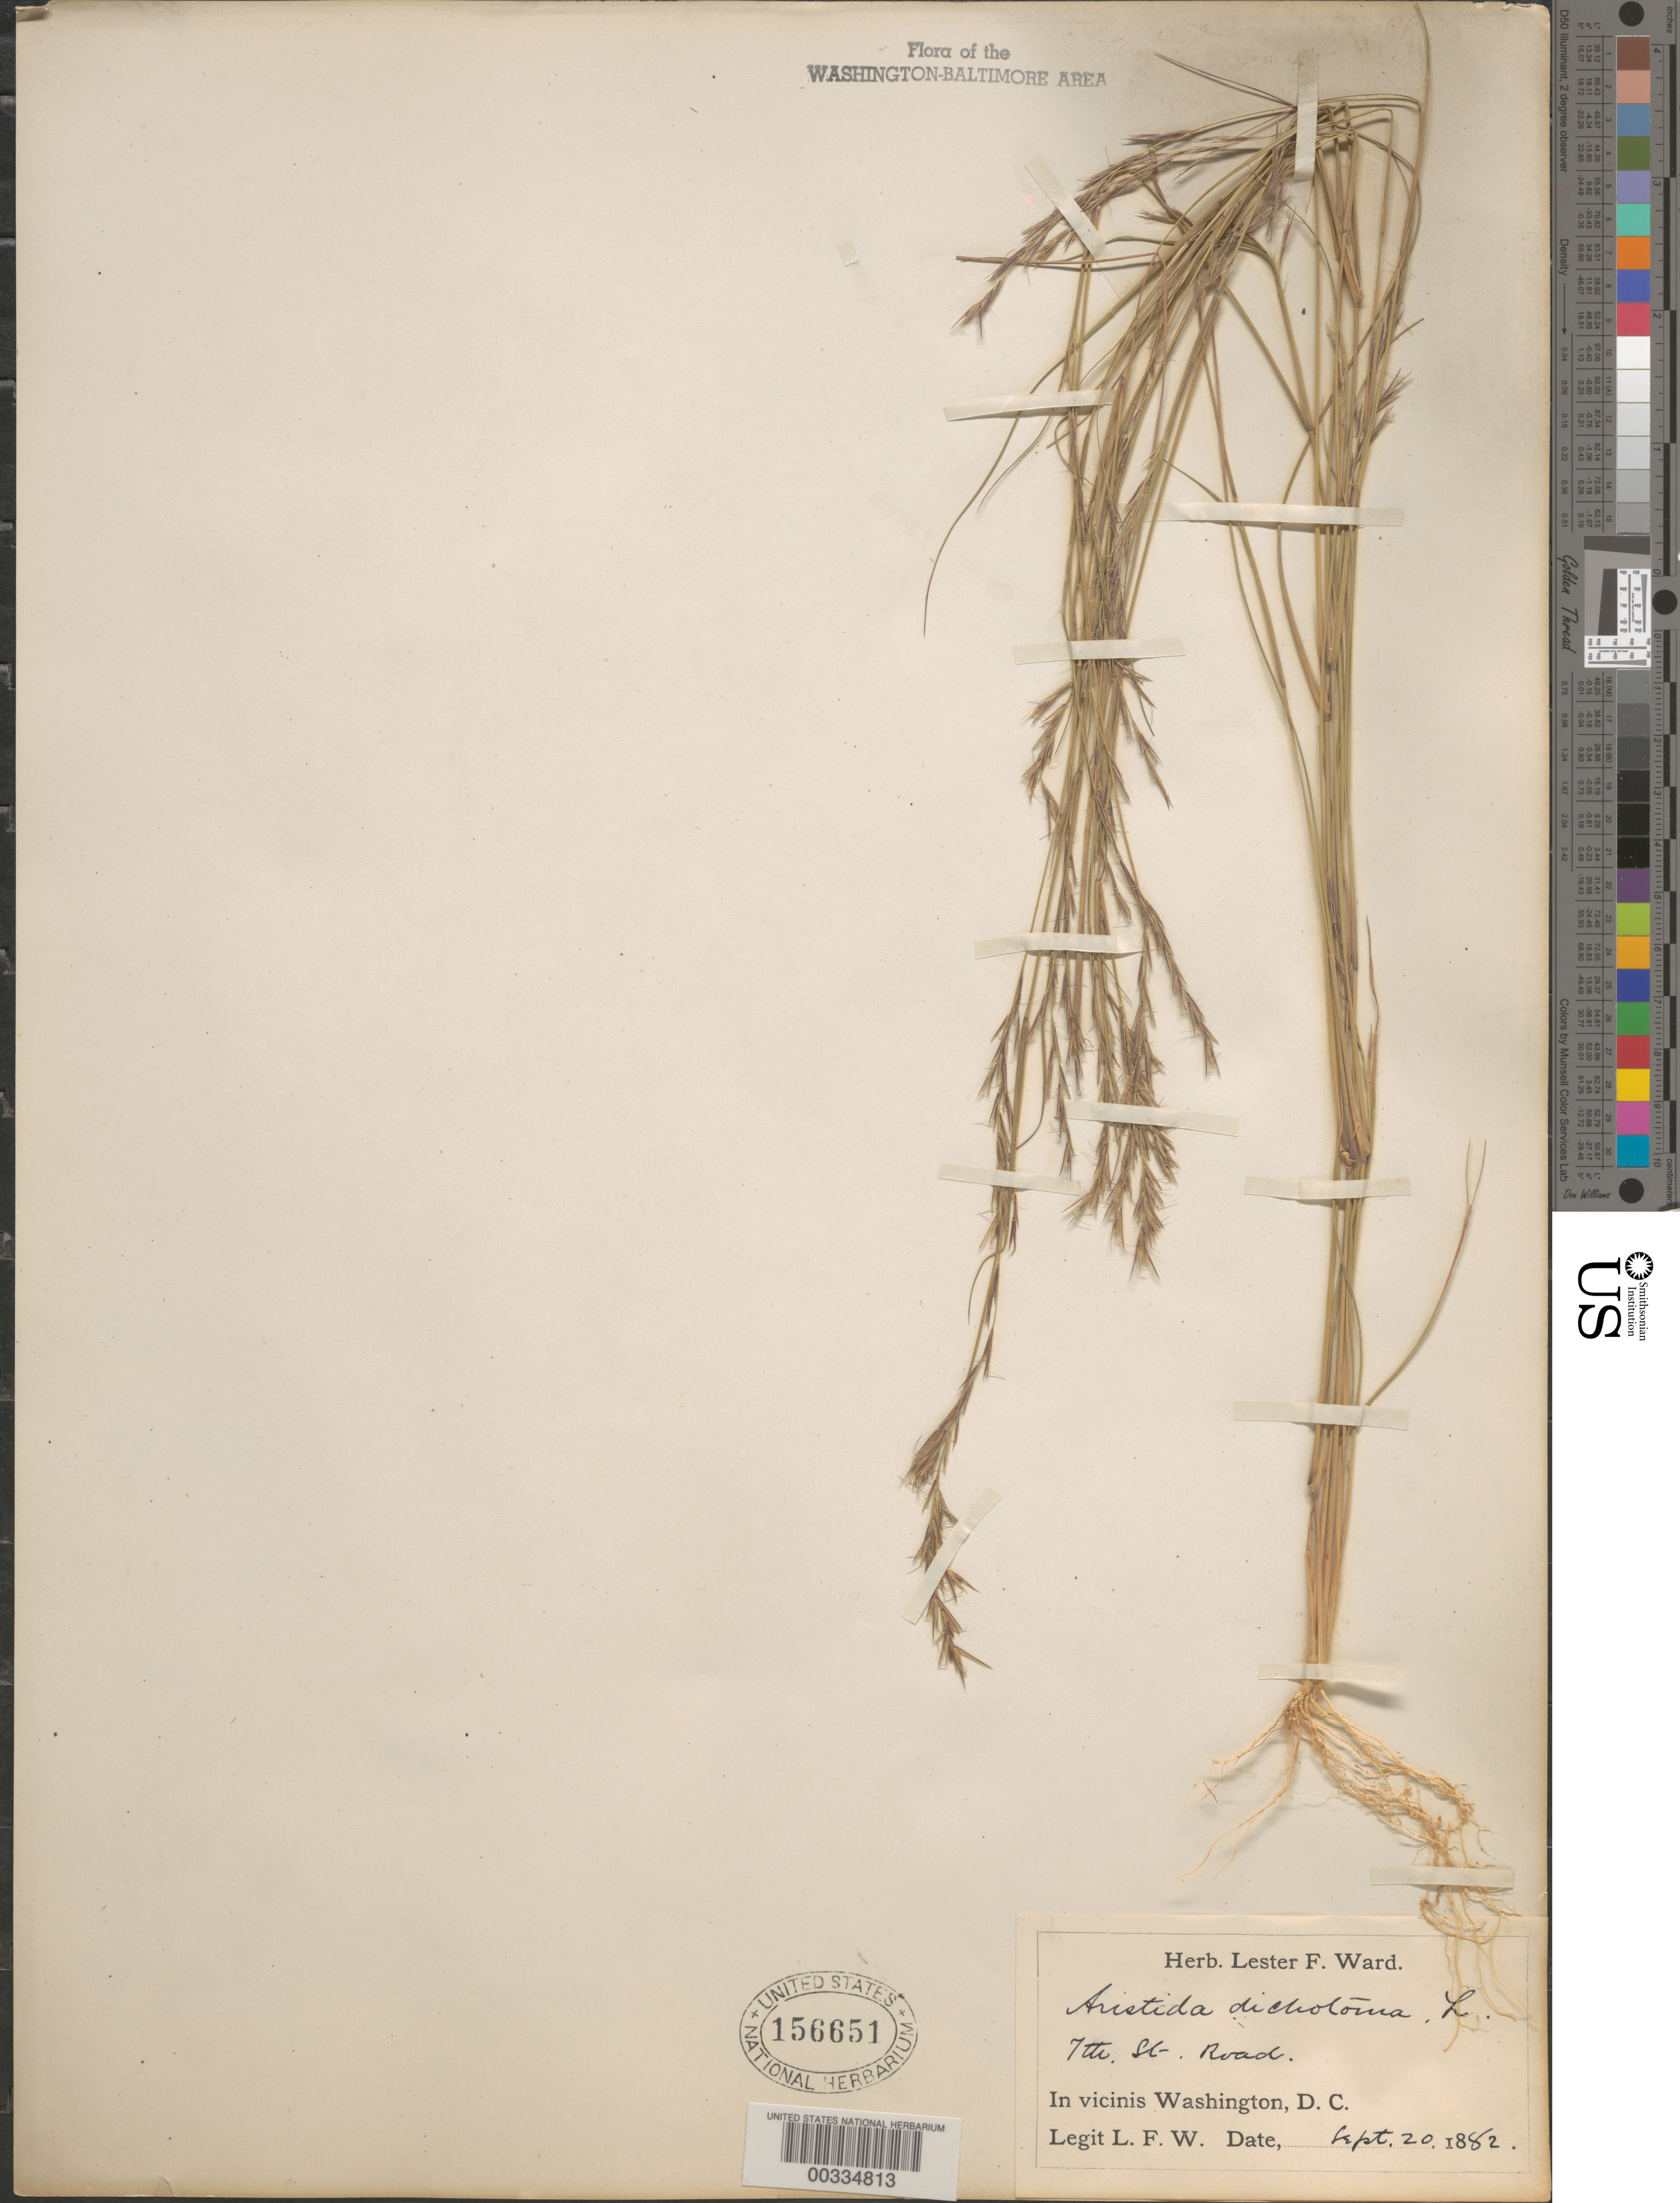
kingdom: Plantae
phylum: Tracheophyta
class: Liliopsida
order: Poales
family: Poaceae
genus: Aristida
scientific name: Aristida dichotoma var. curtisii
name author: A. Gray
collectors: L. F. Ward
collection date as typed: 20 Sep 1882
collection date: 1882-09-20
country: United States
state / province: District of Columbia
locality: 7th Street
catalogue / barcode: US 156651